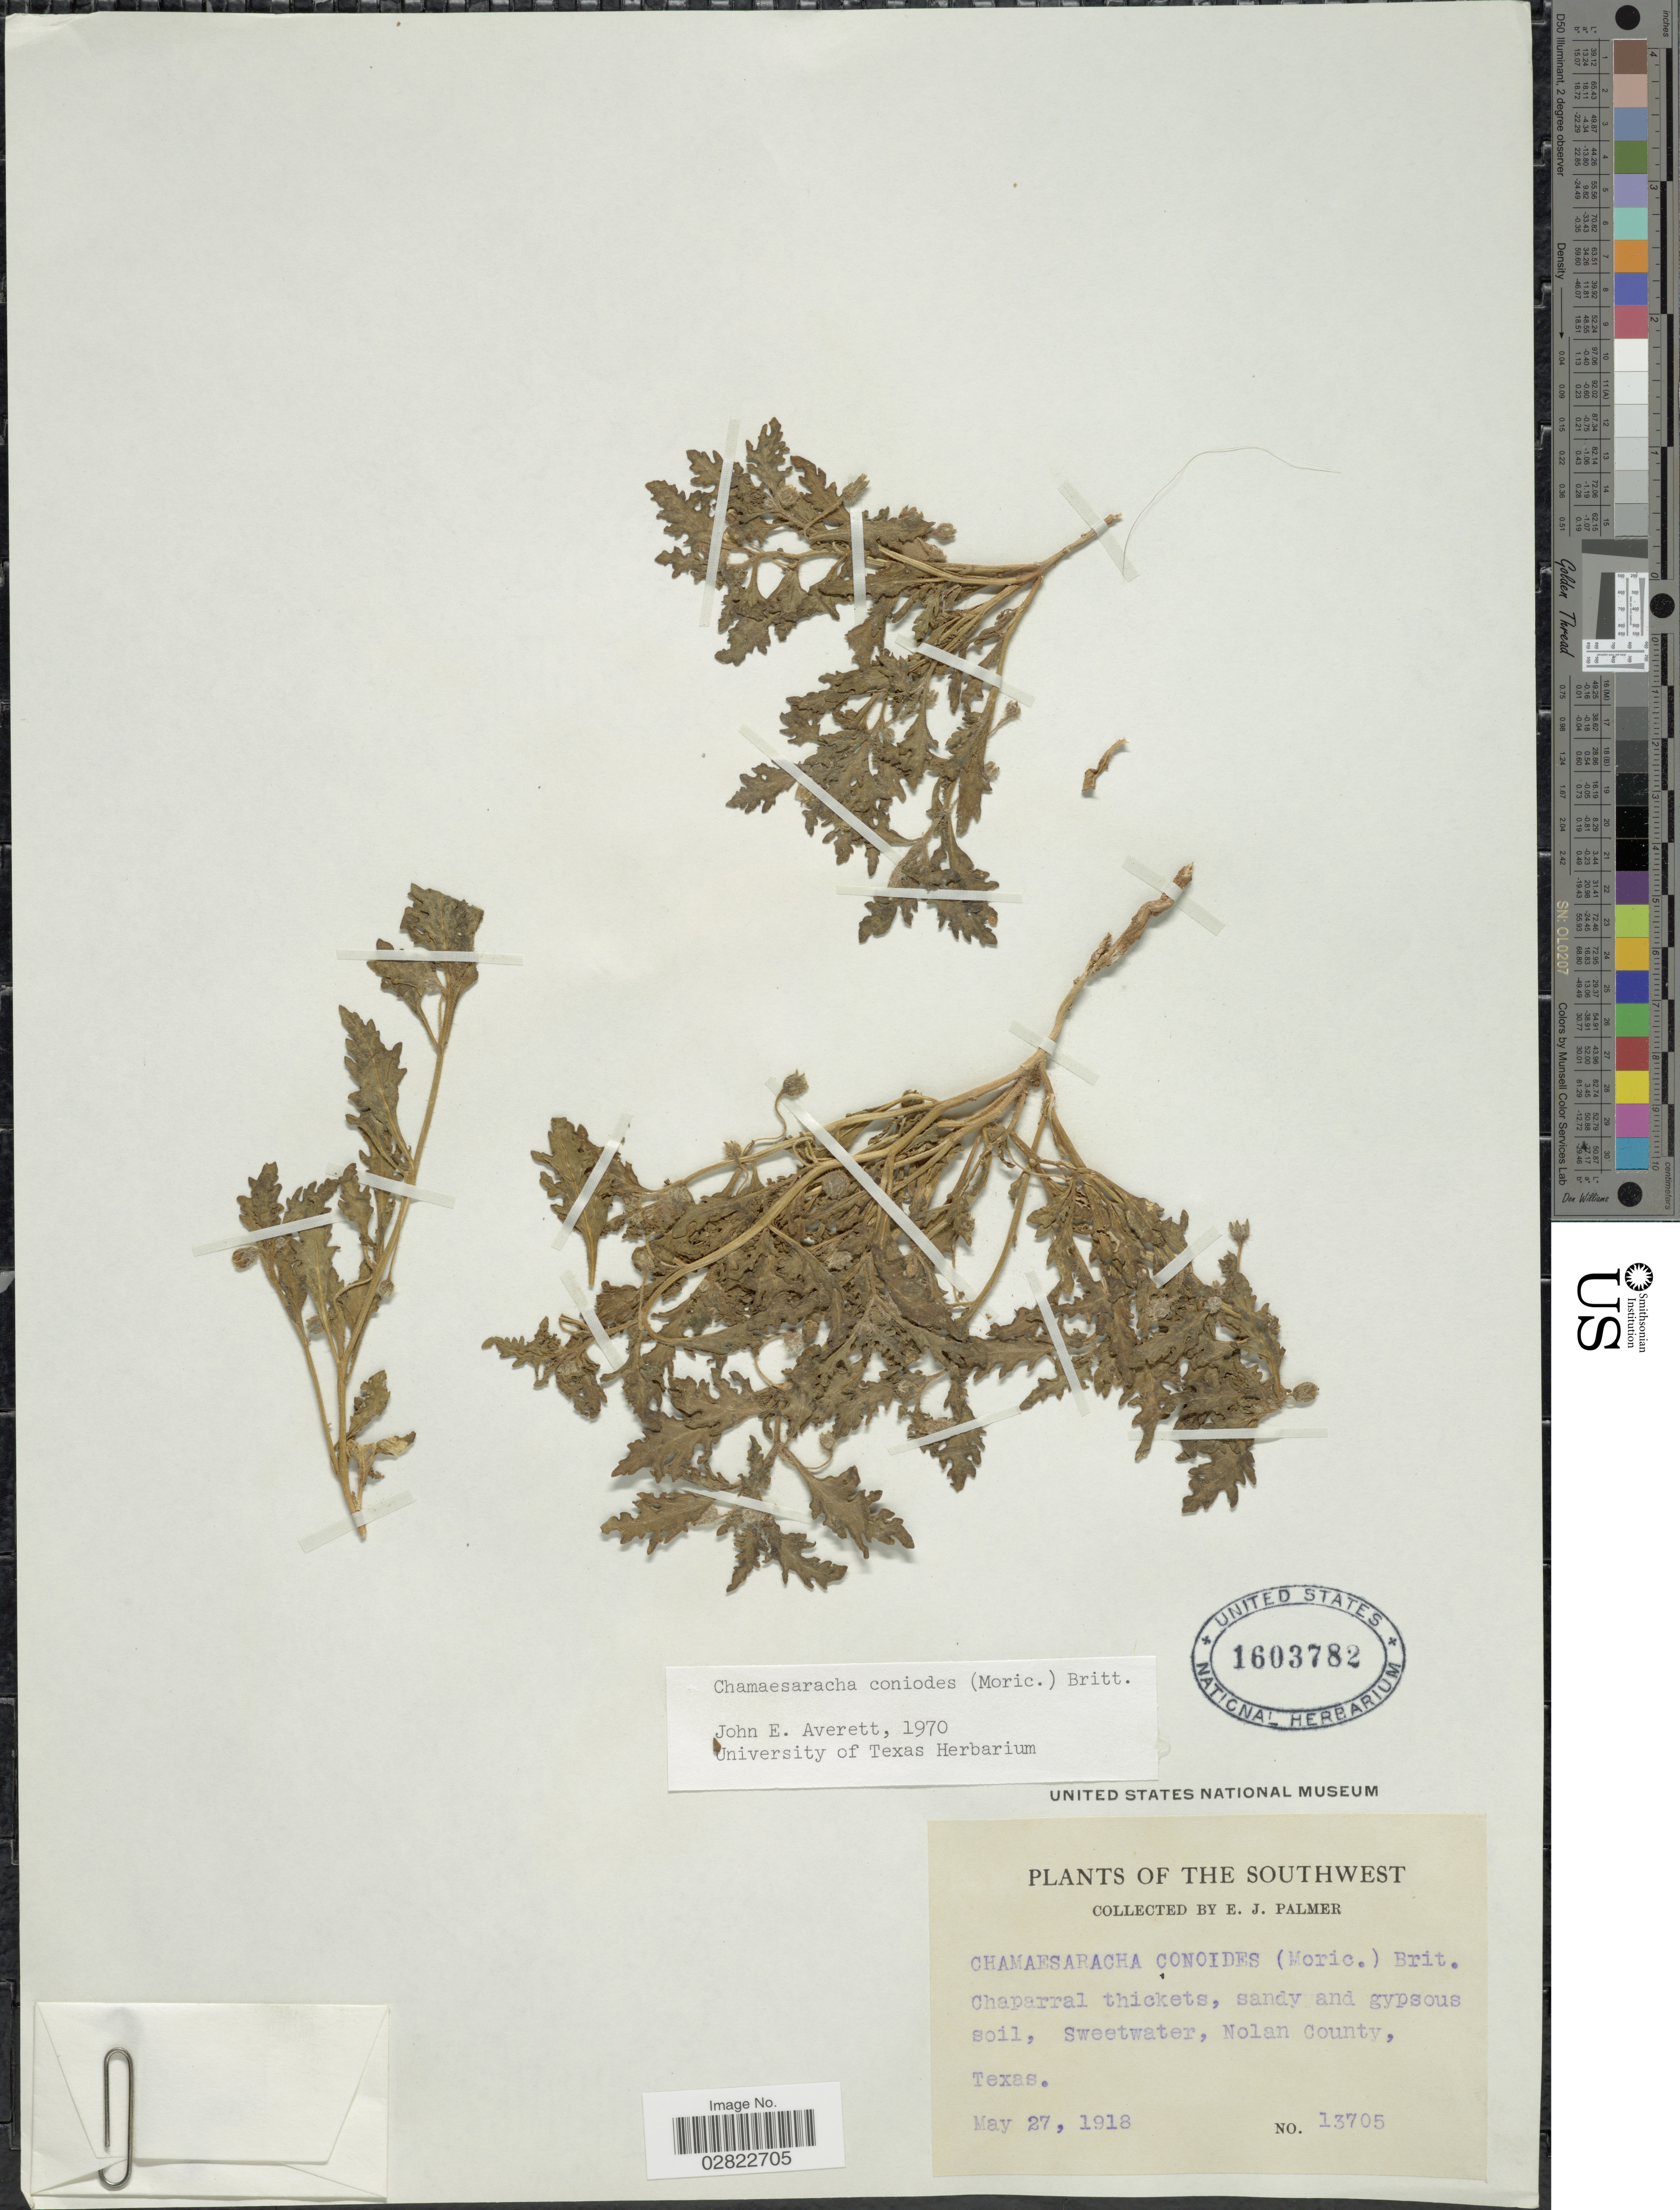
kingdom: Plantae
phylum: Tracheophyta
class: Magnoliopsida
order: Solanales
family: Solanaceae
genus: Chamaesaracha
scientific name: Chamaesaracha coniodes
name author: (Moric. ex Dunal) Britton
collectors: E. J. Palmer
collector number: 13705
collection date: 1918-05-27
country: United States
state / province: Texas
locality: Sweetwater, Nolan County.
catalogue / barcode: US 1603782